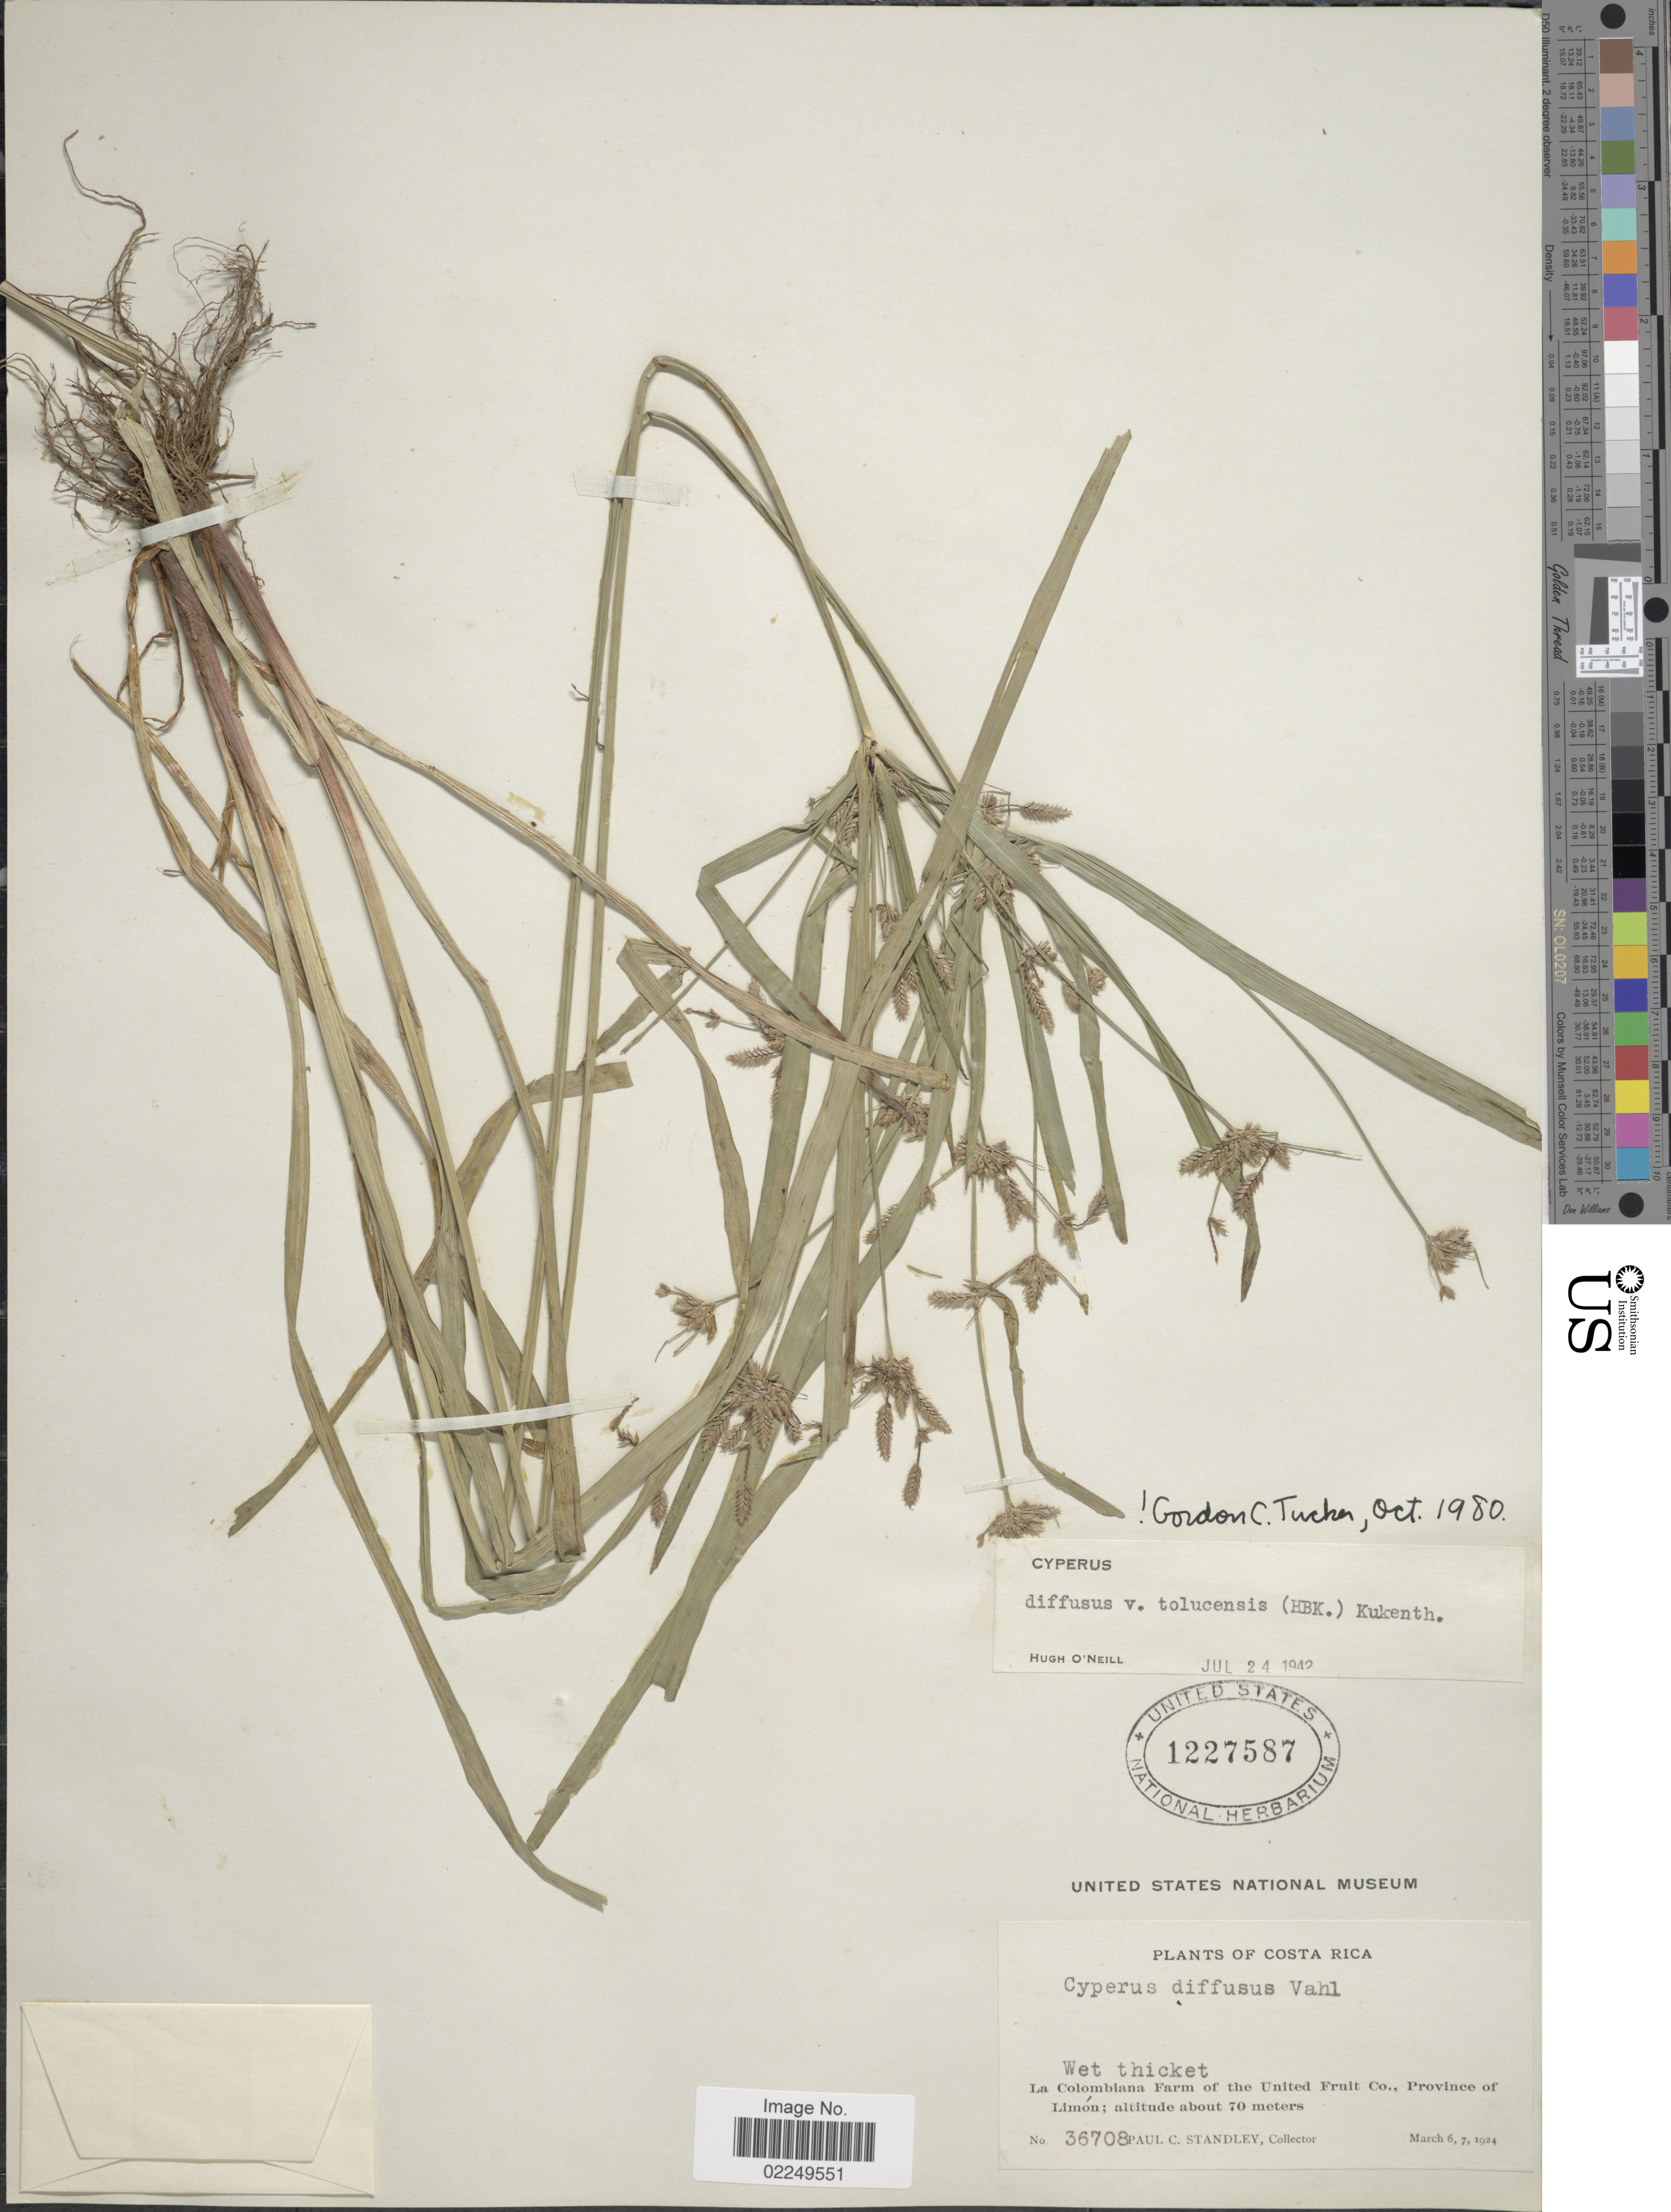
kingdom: Plantae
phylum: Tracheophyta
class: Liliopsida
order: Poales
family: Cyperaceae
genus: Cyperus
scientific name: Cyperus laxus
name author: Lam.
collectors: P. C. Standley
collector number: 36708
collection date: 1924-03-06/1924-03-07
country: Costa Rica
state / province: Limón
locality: La Colombian Farm of the United Fruit Co., Province of Limon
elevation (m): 70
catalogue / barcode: US 1227587